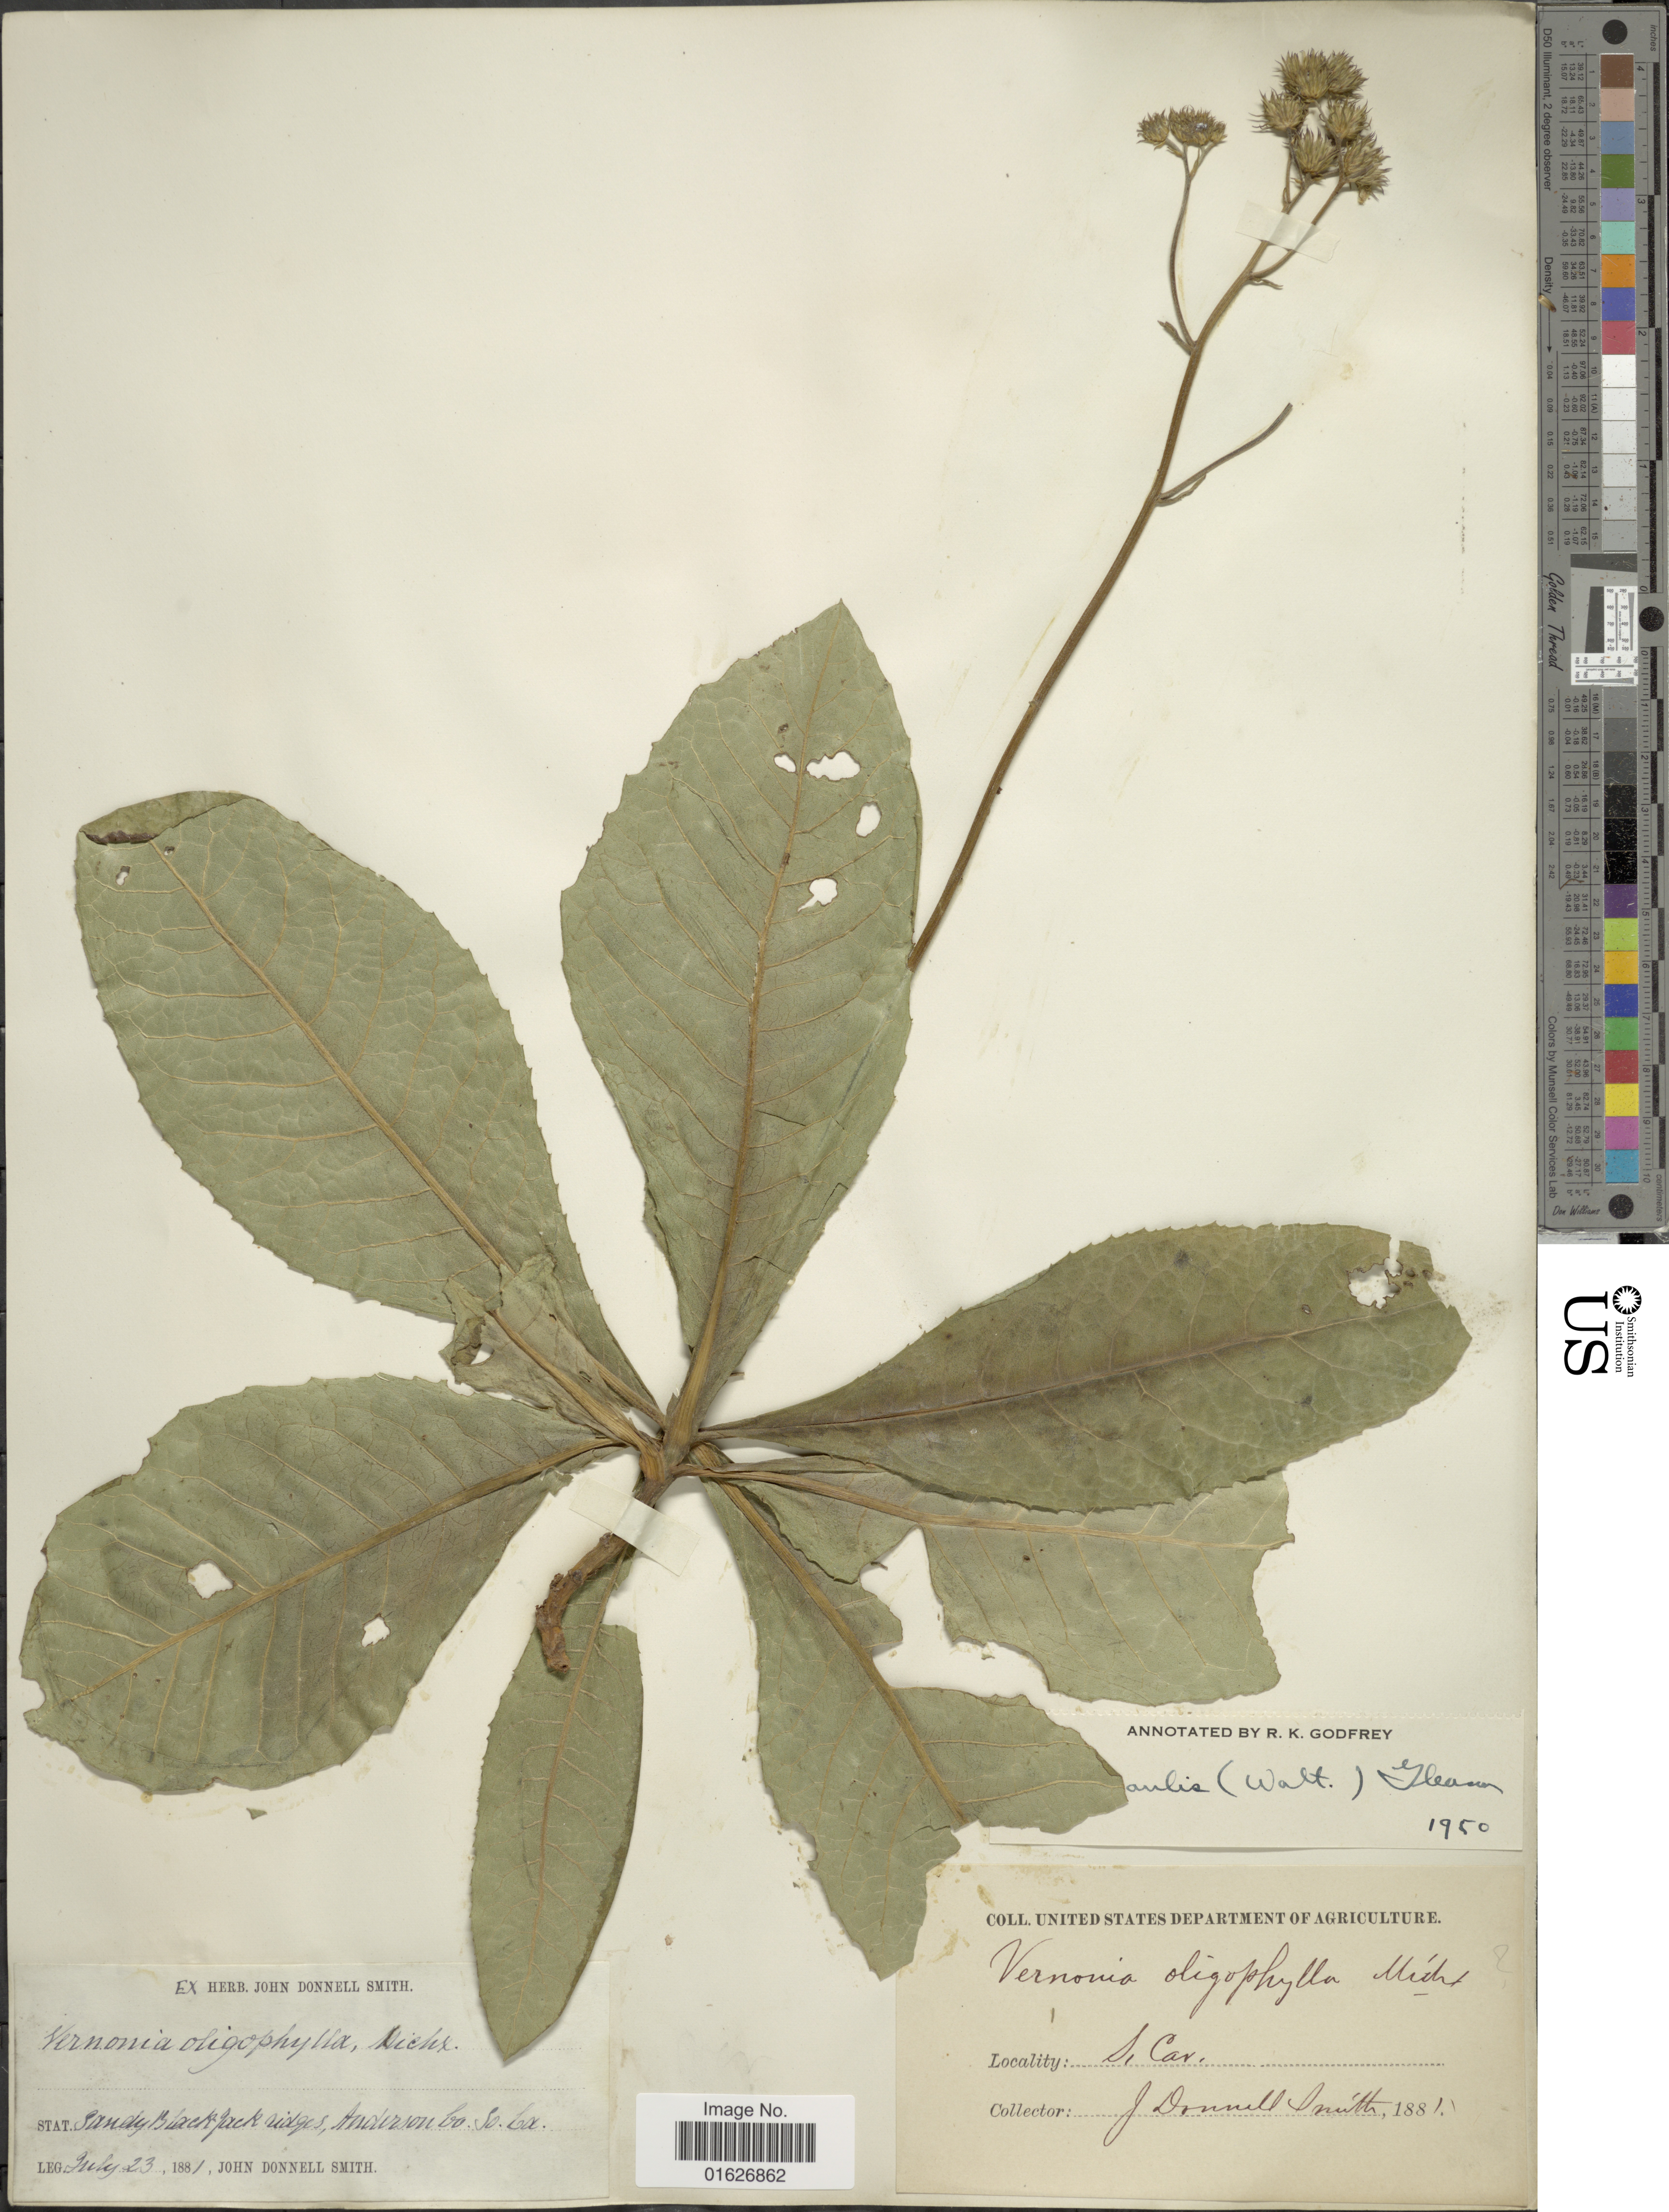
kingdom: Plantae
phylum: Tracheophyta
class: Magnoliopsida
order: Asterales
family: Asteraceae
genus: Vernonia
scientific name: Vernonia acaulis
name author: (Walter) Gleason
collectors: J. Donnell Smith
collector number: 2*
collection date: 1881-07-23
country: United States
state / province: South Carolina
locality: Sandy Black Jack ridges, Anderson Co.